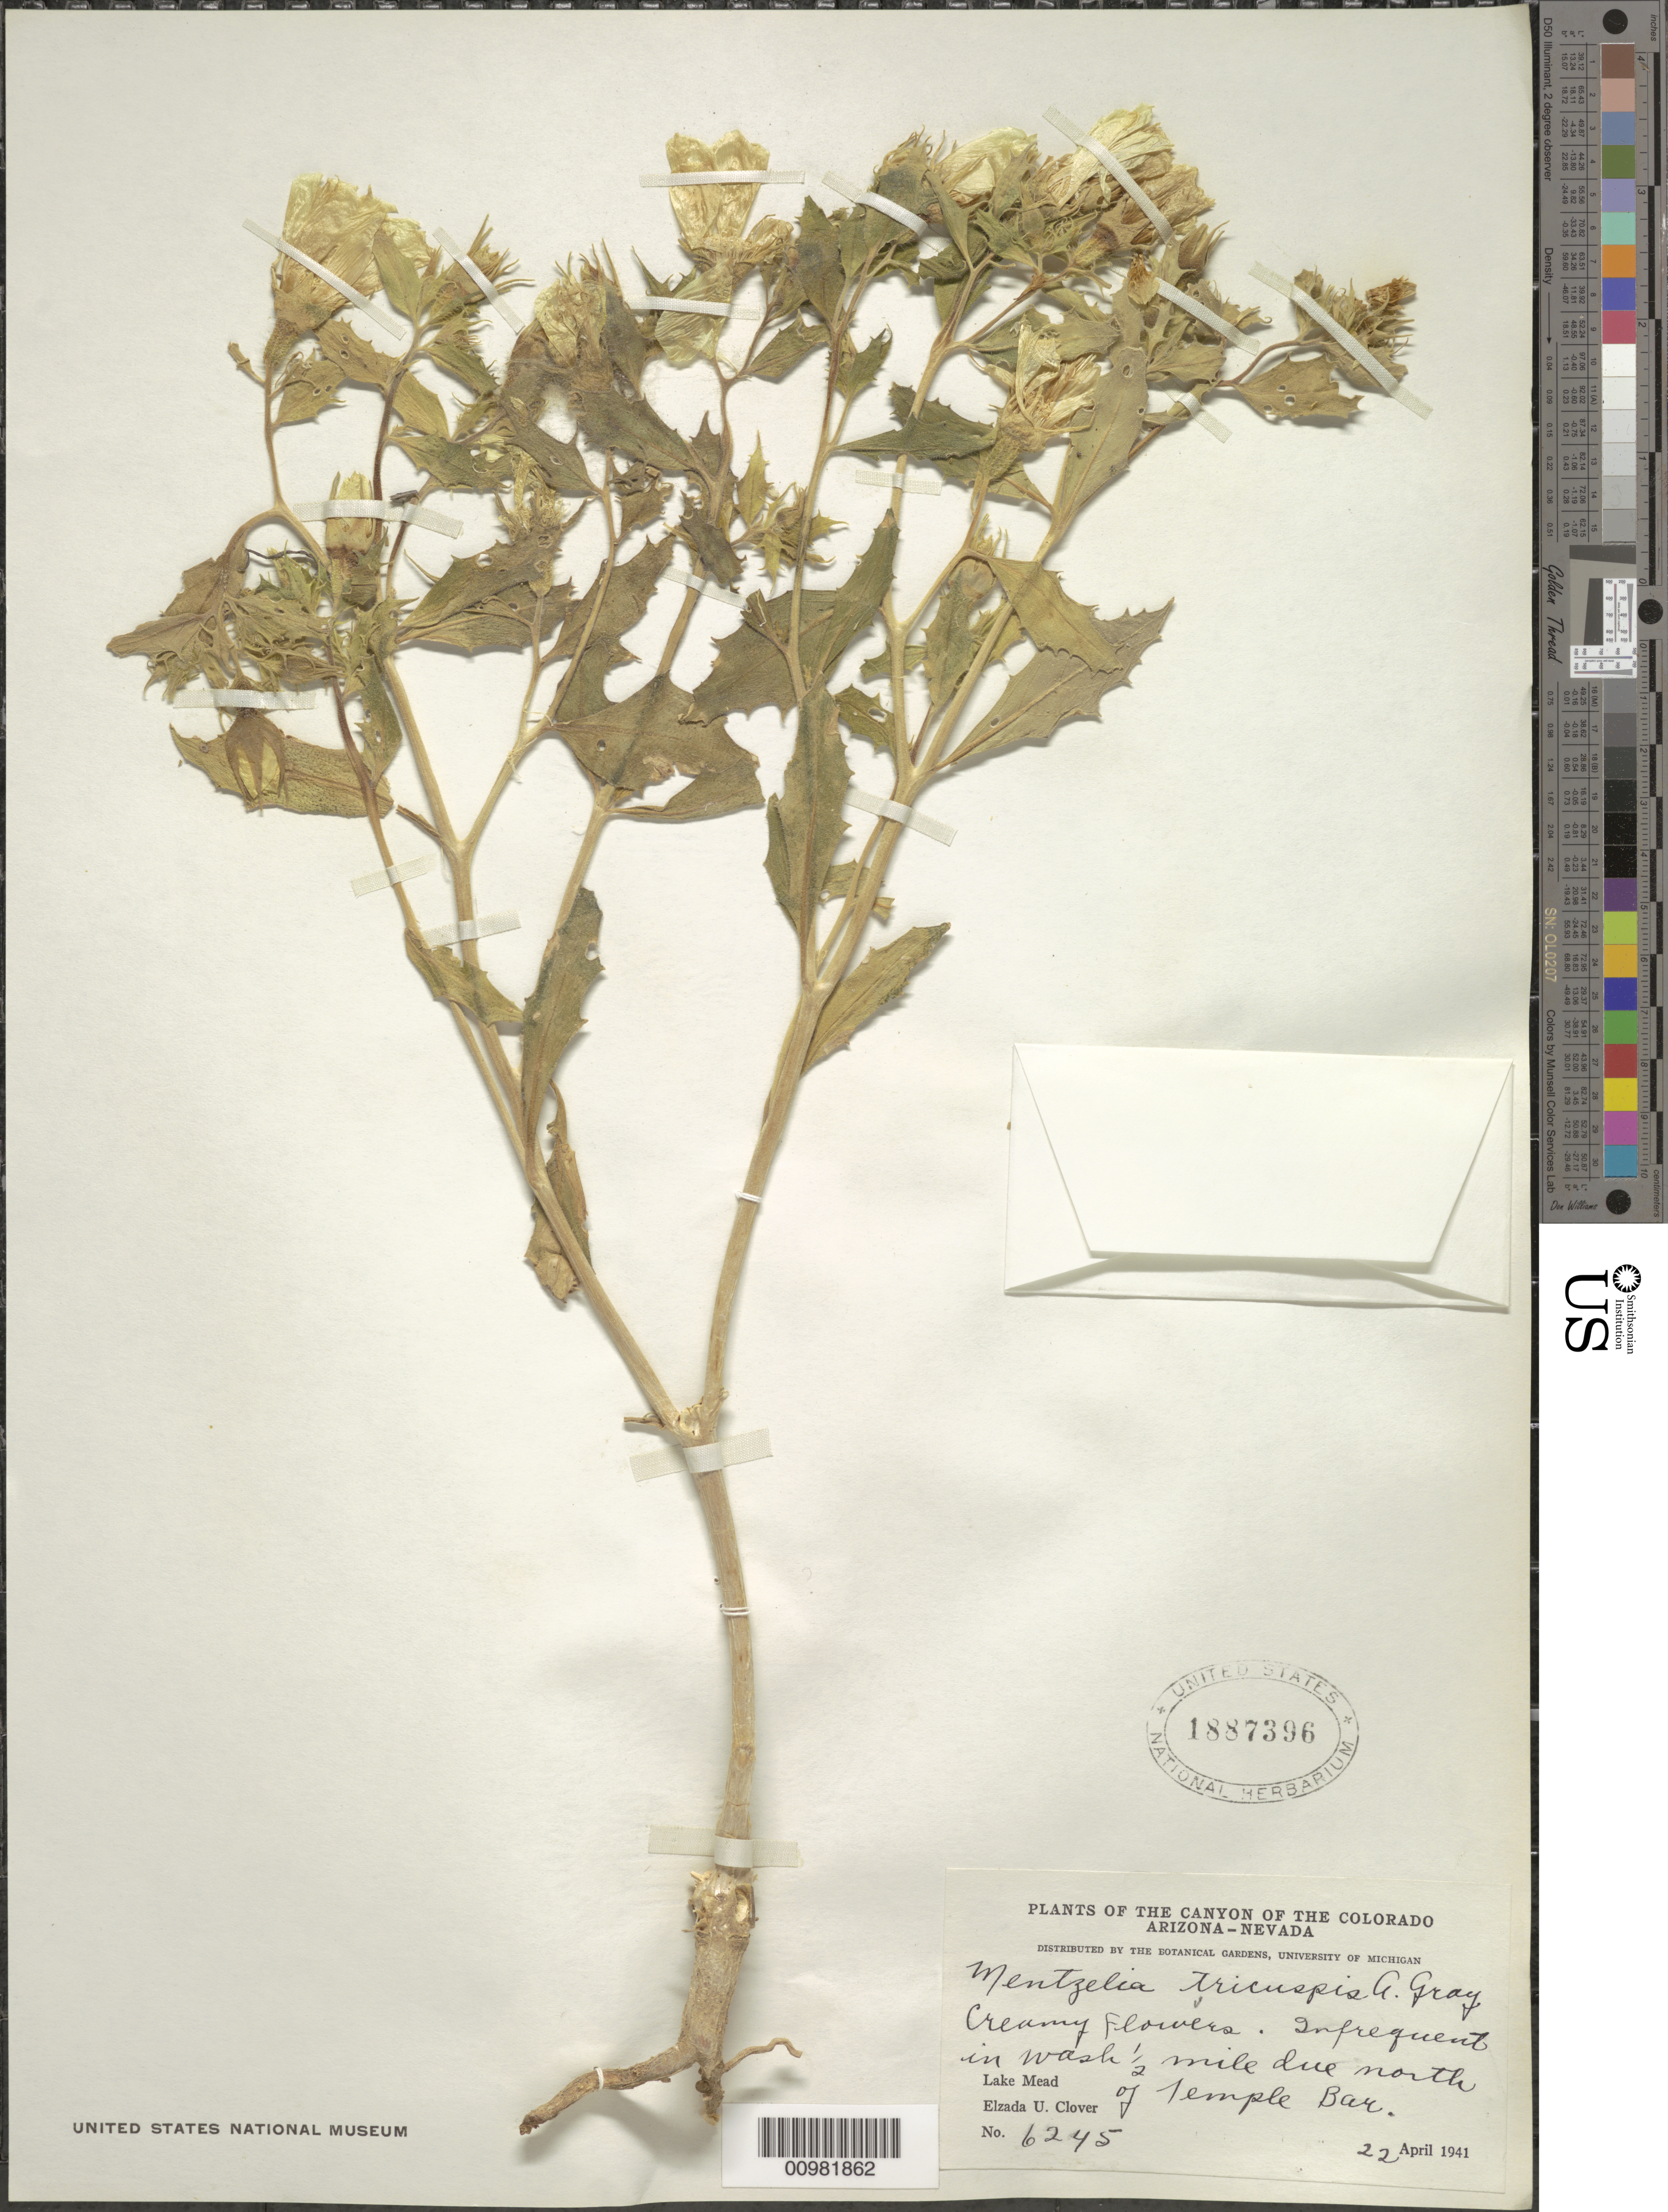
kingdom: Plantae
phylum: Tracheophyta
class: Magnoliopsida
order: Cornales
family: Loasaceae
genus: Mentzelia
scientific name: Mentzelia tricuspis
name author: A. Gray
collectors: E. U. Clover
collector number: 6245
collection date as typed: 22 Apr 1941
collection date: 1941-04-22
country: United States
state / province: Arizona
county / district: Mohave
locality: Lake Mead; in wash 1/2 mi. N of Temple Bar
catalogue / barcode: US 1887396